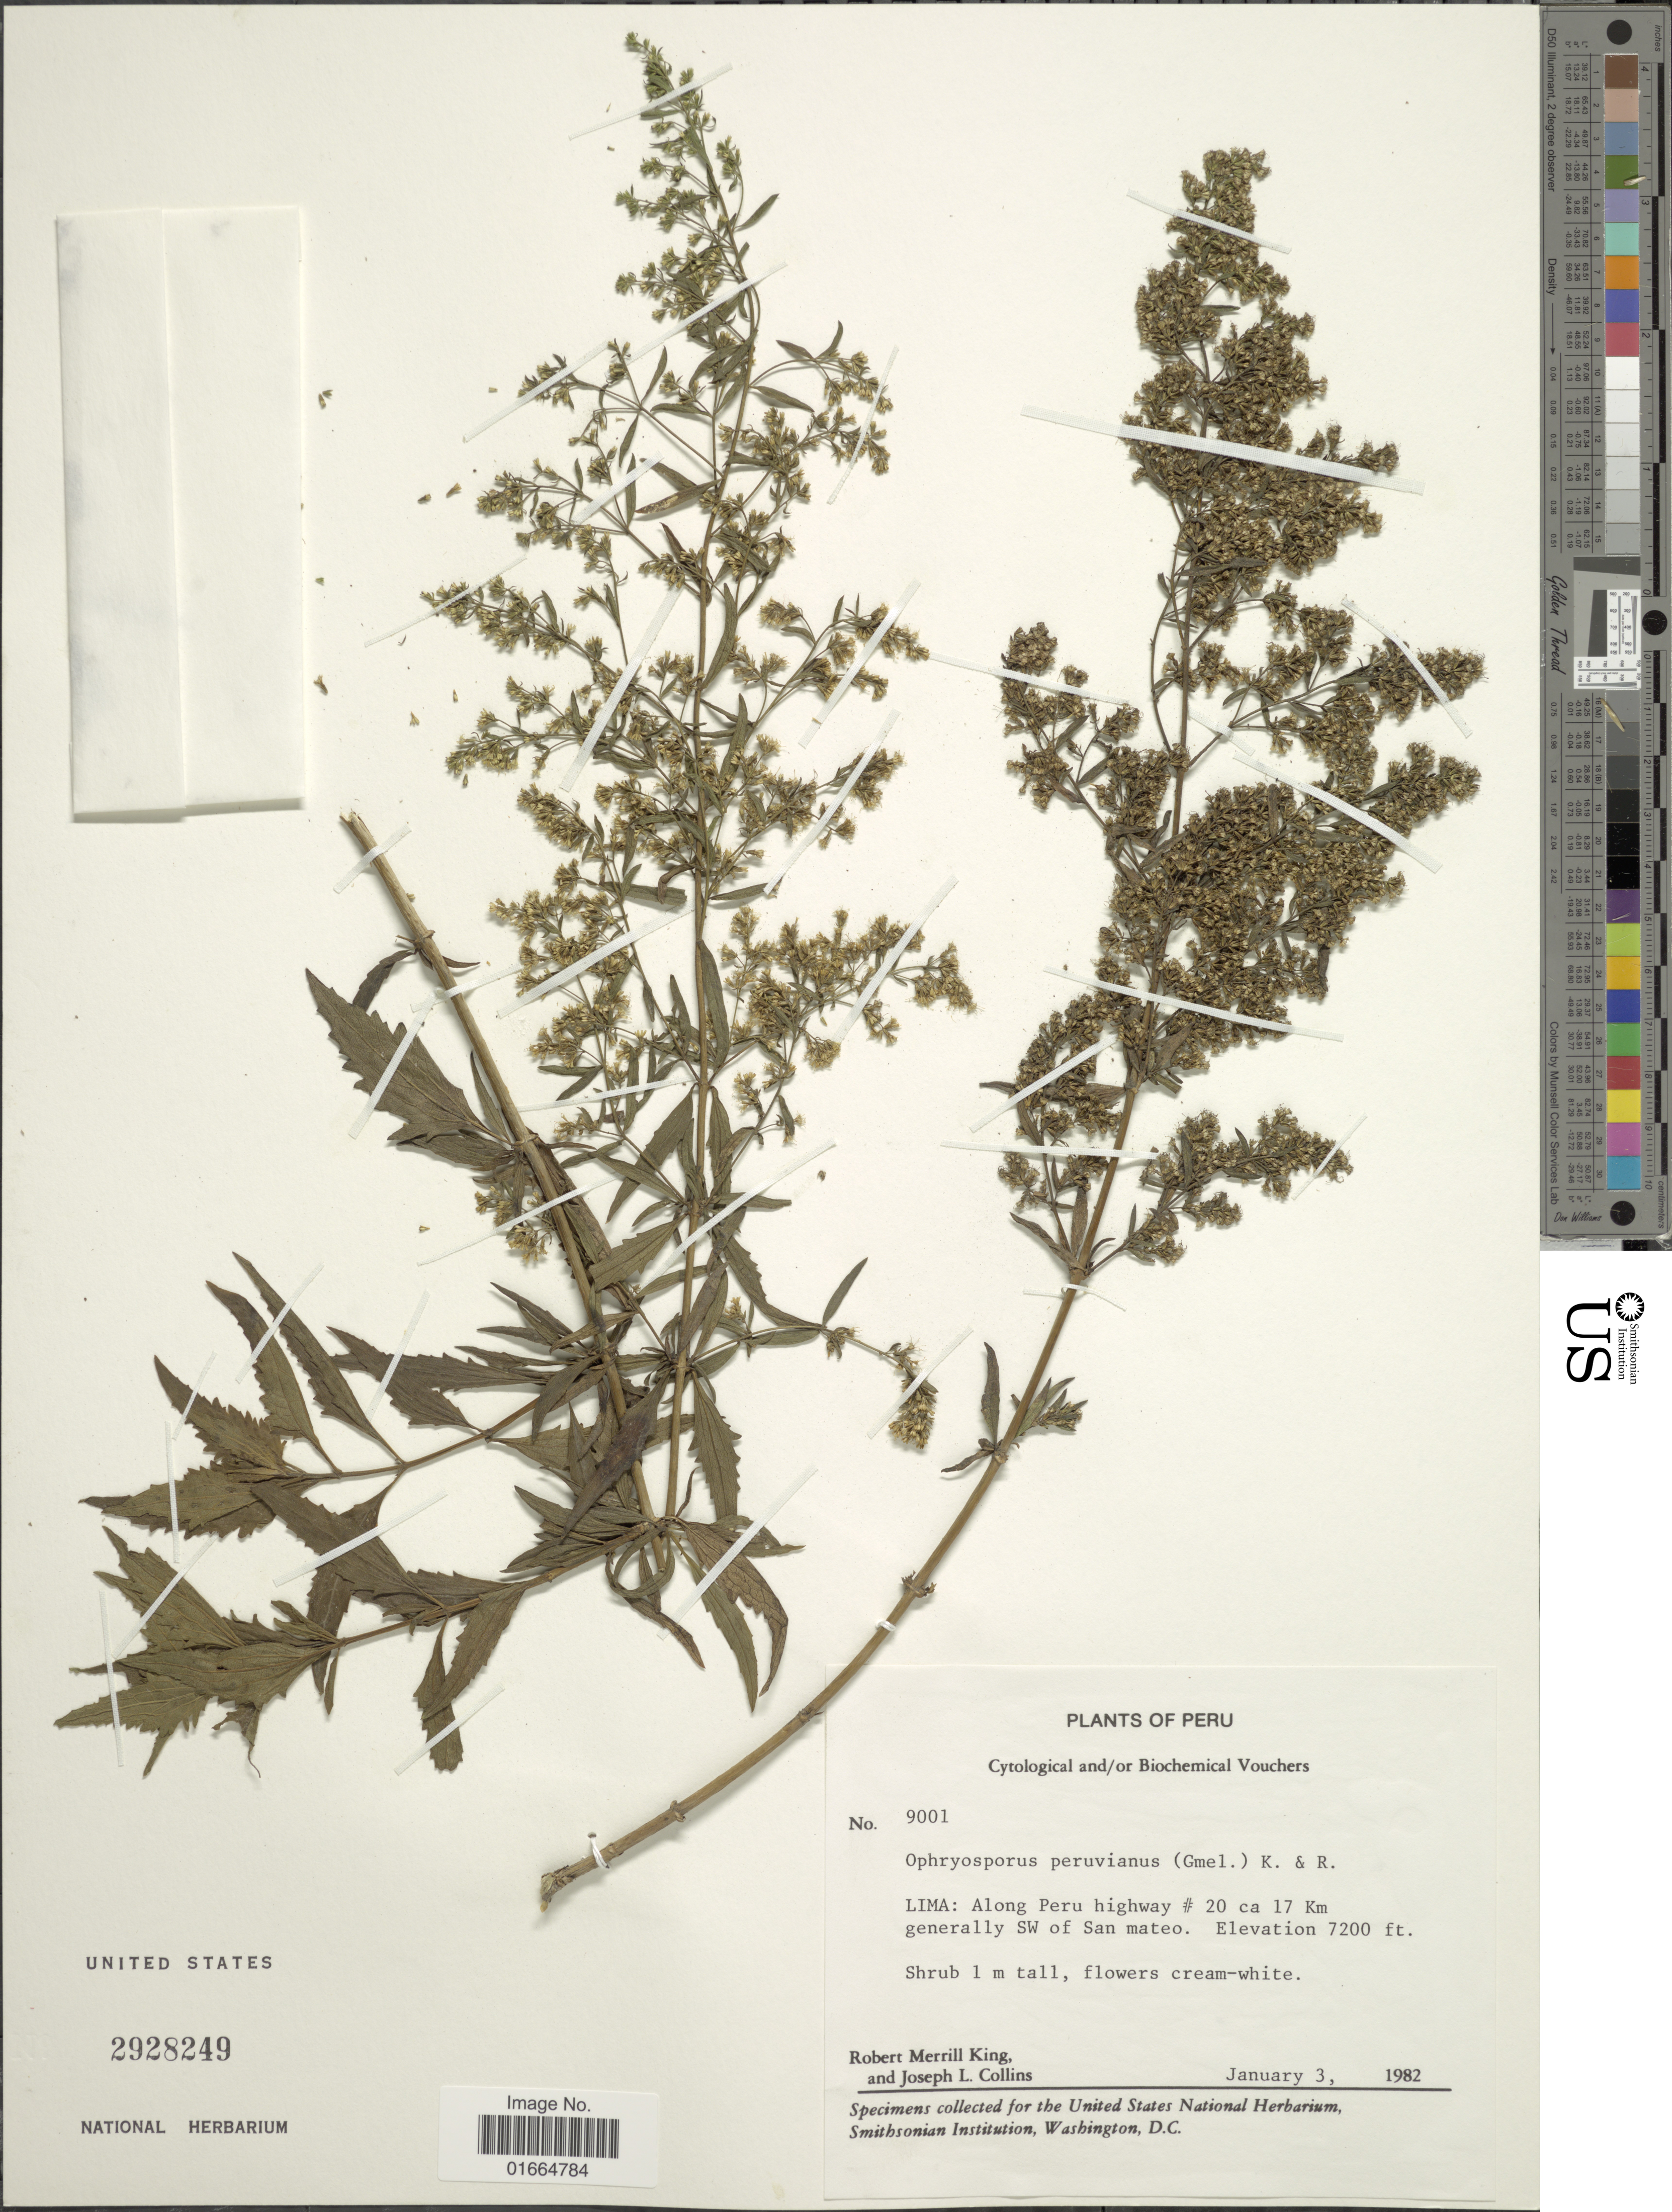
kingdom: Plantae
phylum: Tracheophyta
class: Magnoliopsida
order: Asterales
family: Asteraceae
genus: Ophryosporus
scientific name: Ophryosporus peruvianus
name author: (J.F. Gmel.) R.M. King & H. Rob.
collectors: R. M. King & J. L. Collins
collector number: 9001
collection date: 1982-01-03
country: Peru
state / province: Lima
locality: Lima: Along Peru highway # 20 ca 17 Km generally SW of San mateo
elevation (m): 2195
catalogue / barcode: US 2928249